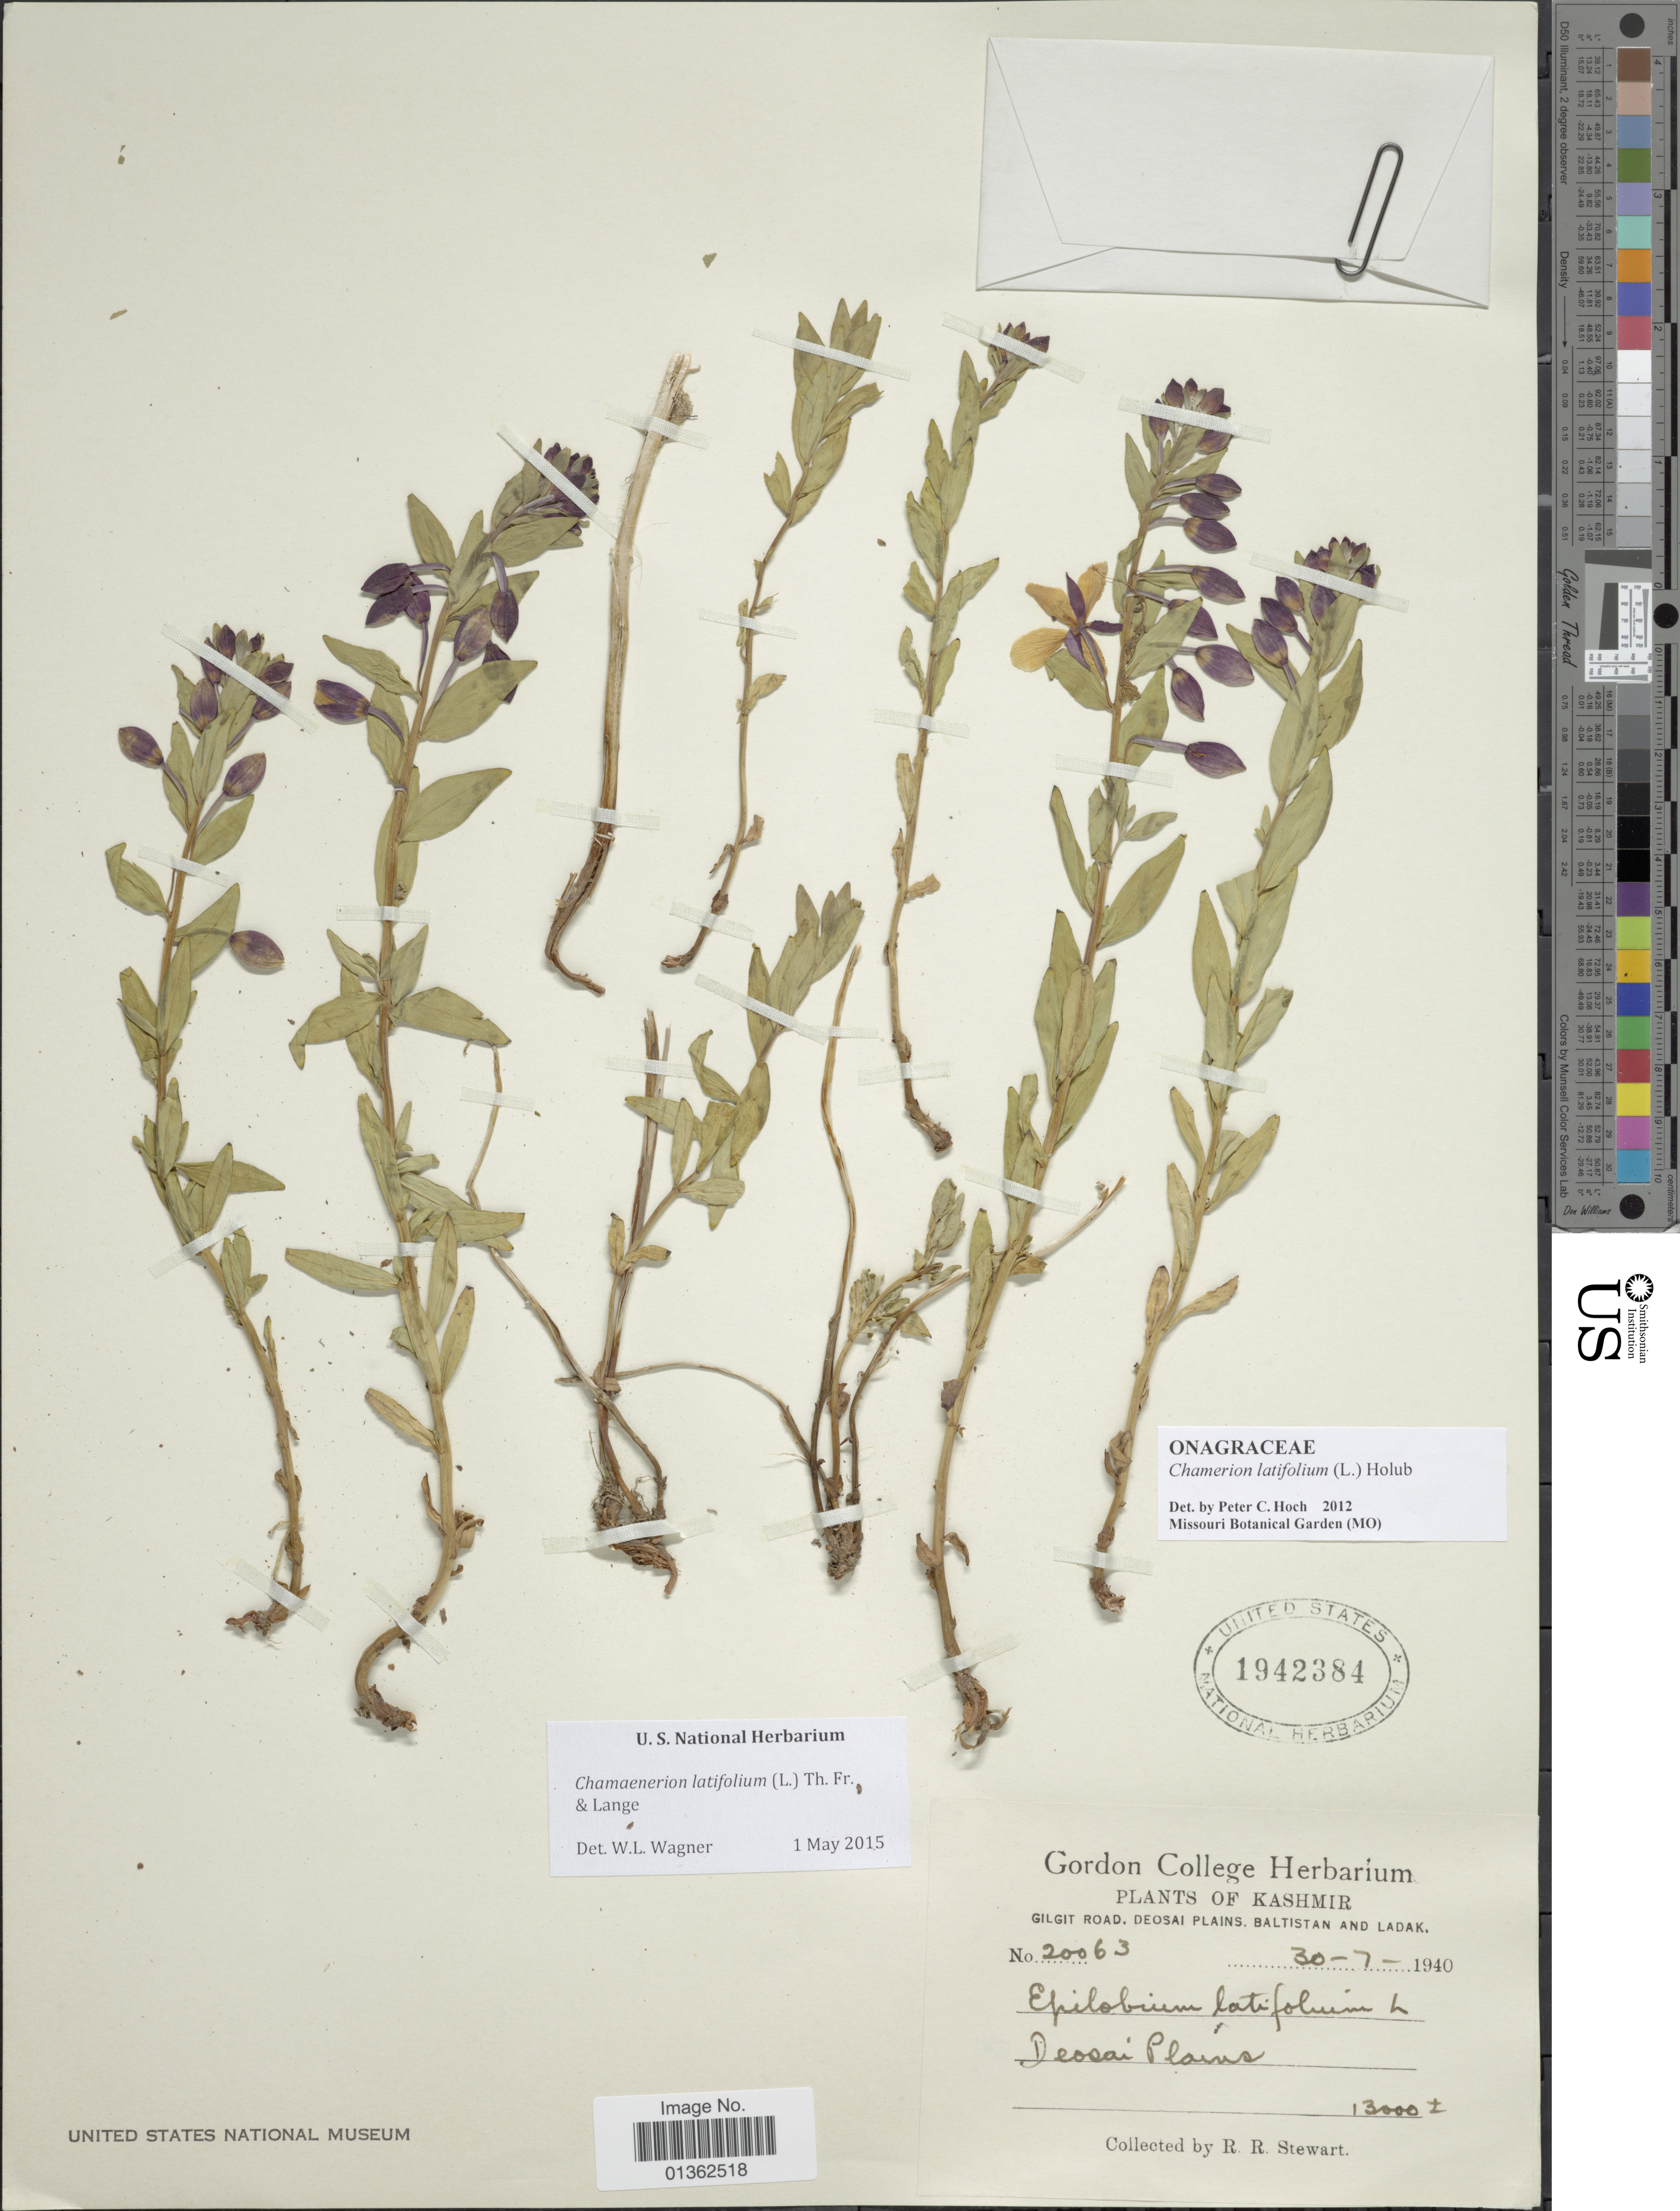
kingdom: Plantae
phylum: Tracheophyta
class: Magnoliopsida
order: Myrtales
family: Onagraceae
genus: Chamaenerion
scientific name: Chamaenerion latifolium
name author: (L.) Th. Fr. & Lange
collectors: R. R. Stewart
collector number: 20063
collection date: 1940-07-30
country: Pakistan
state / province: Gilgit-Baltistan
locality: Kashmir. Gilgit Road, Deosai Plains, Baltistan and Ladak. Deosai Plains.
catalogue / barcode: US 1942384